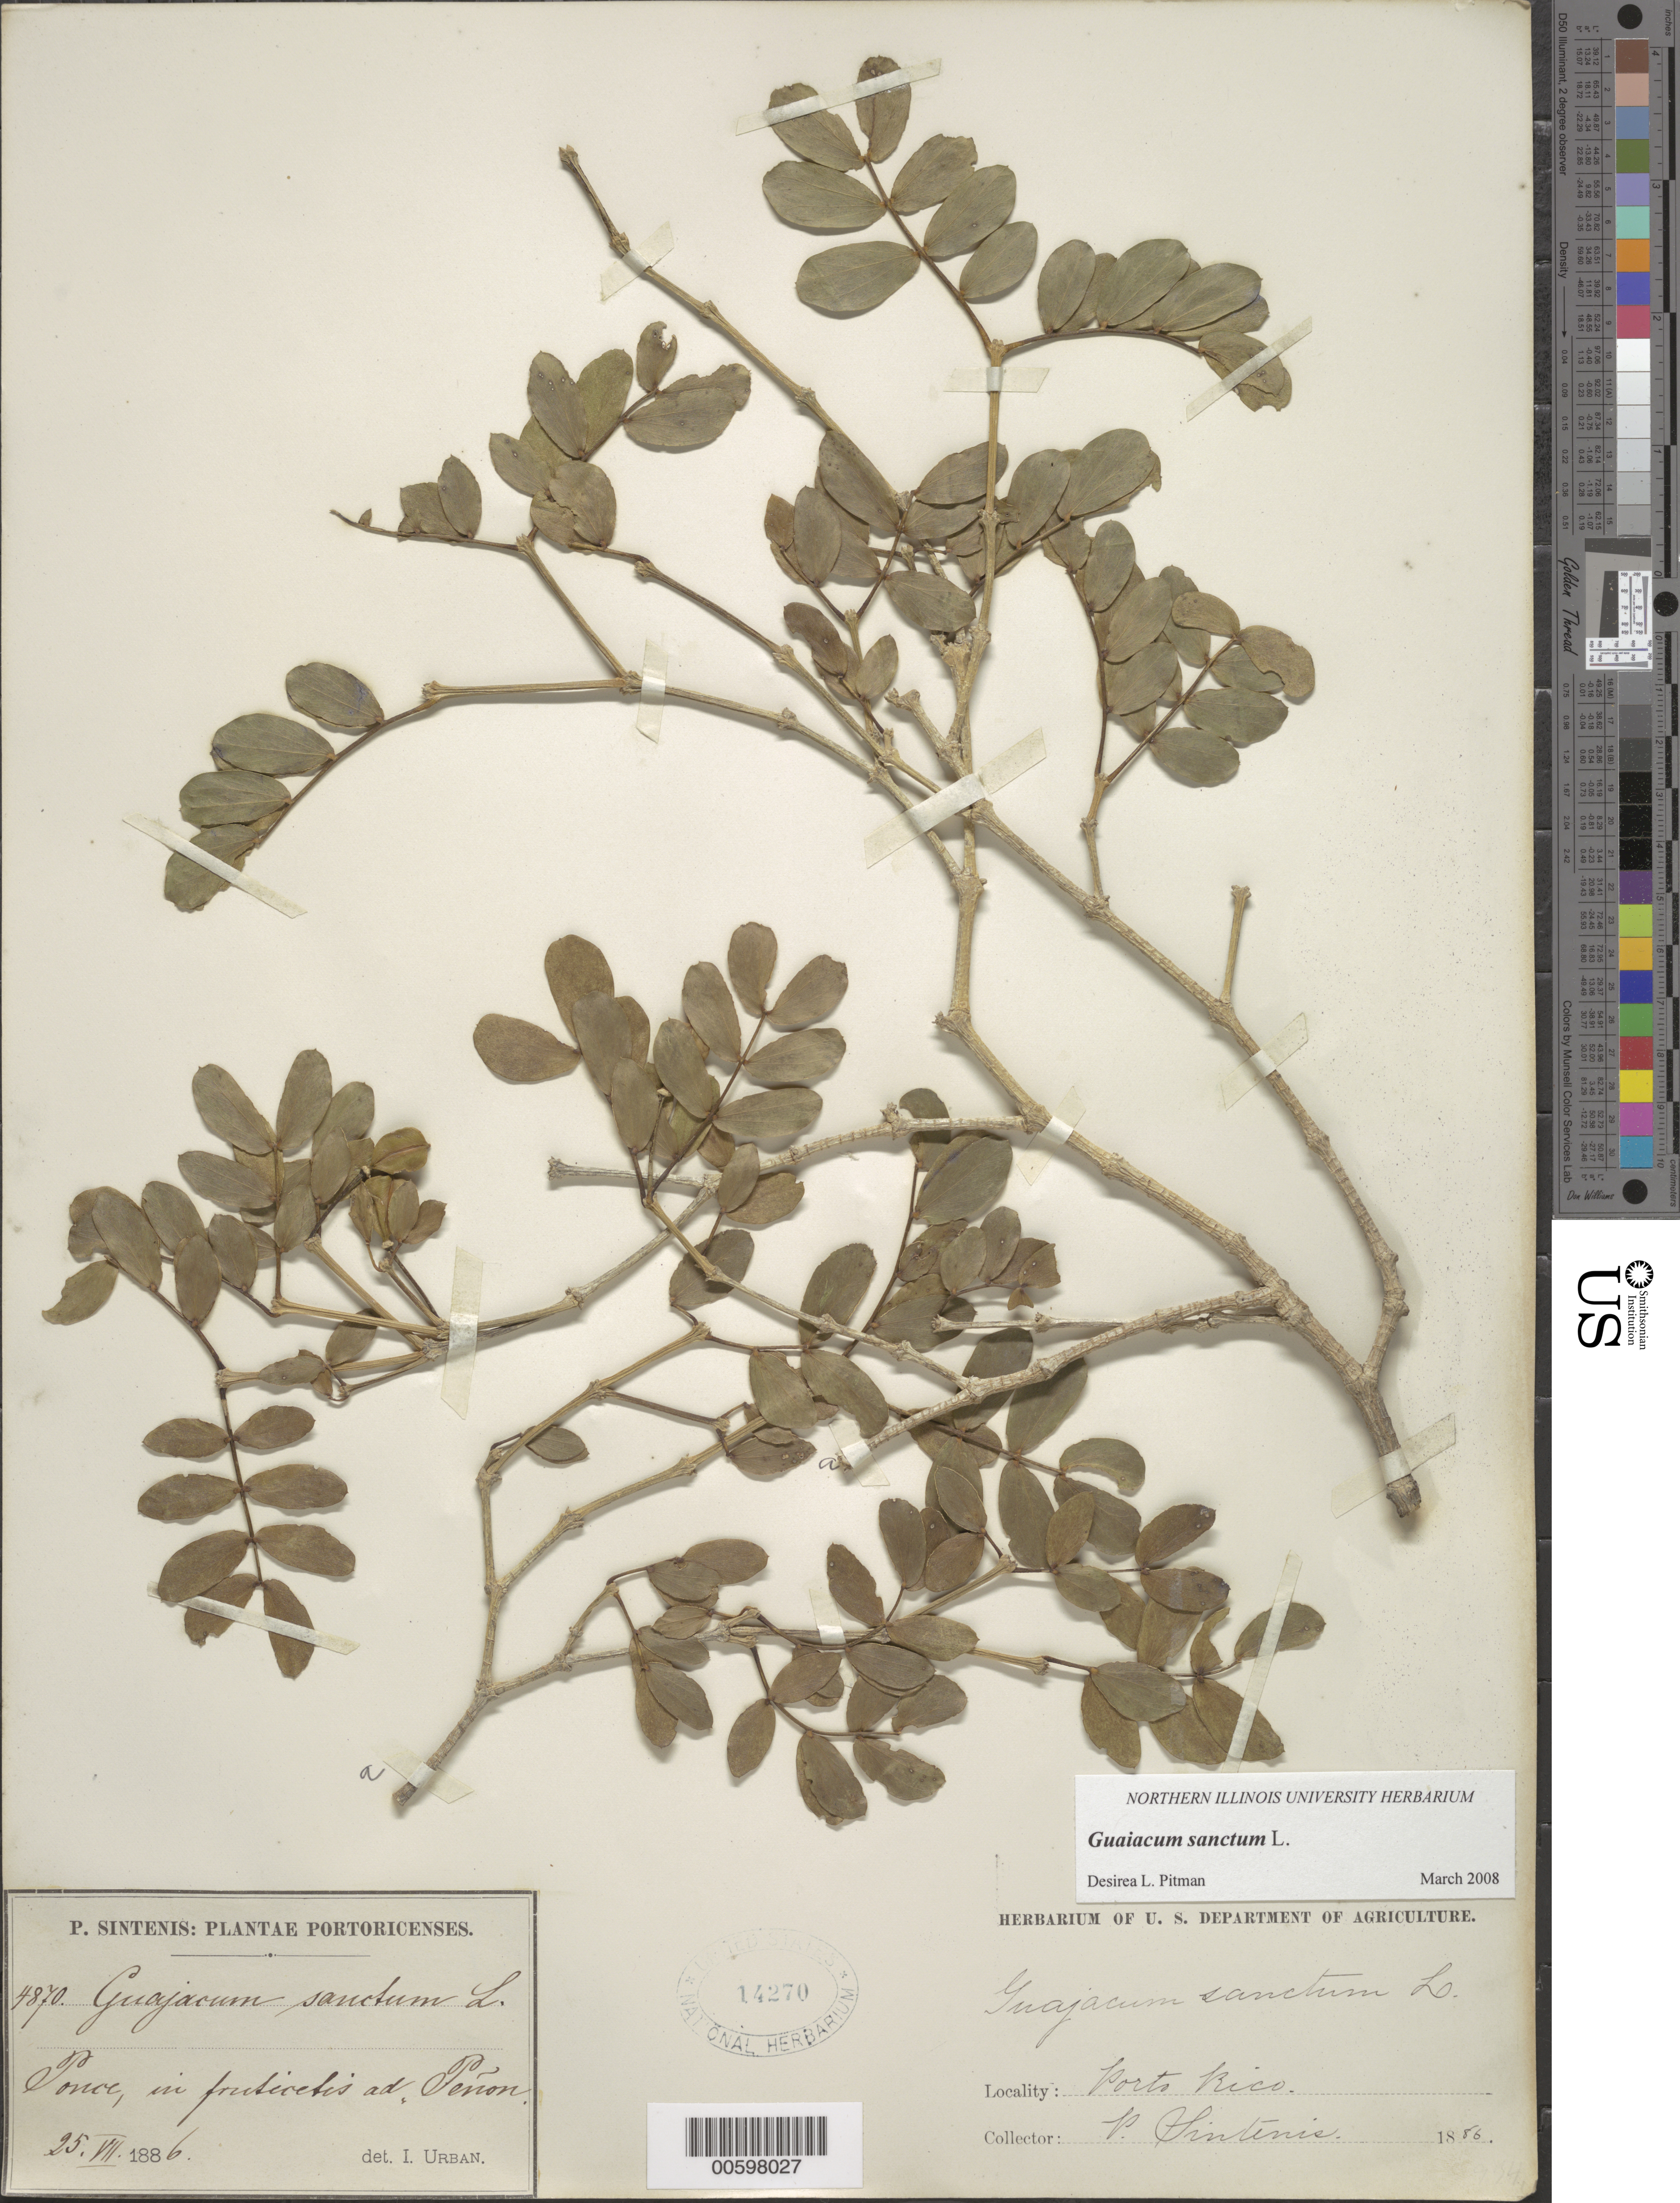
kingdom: Plantae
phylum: Tracheophyta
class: Magnoliopsida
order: Zygophyllales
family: Zygophyllaceae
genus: Guaiacum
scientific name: Guaiacum officinale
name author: L.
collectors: P. Sintenis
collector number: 4870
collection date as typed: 25 Jul 1886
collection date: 1886-07-25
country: Puerto Rico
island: Greater Antilles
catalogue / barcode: US 14270